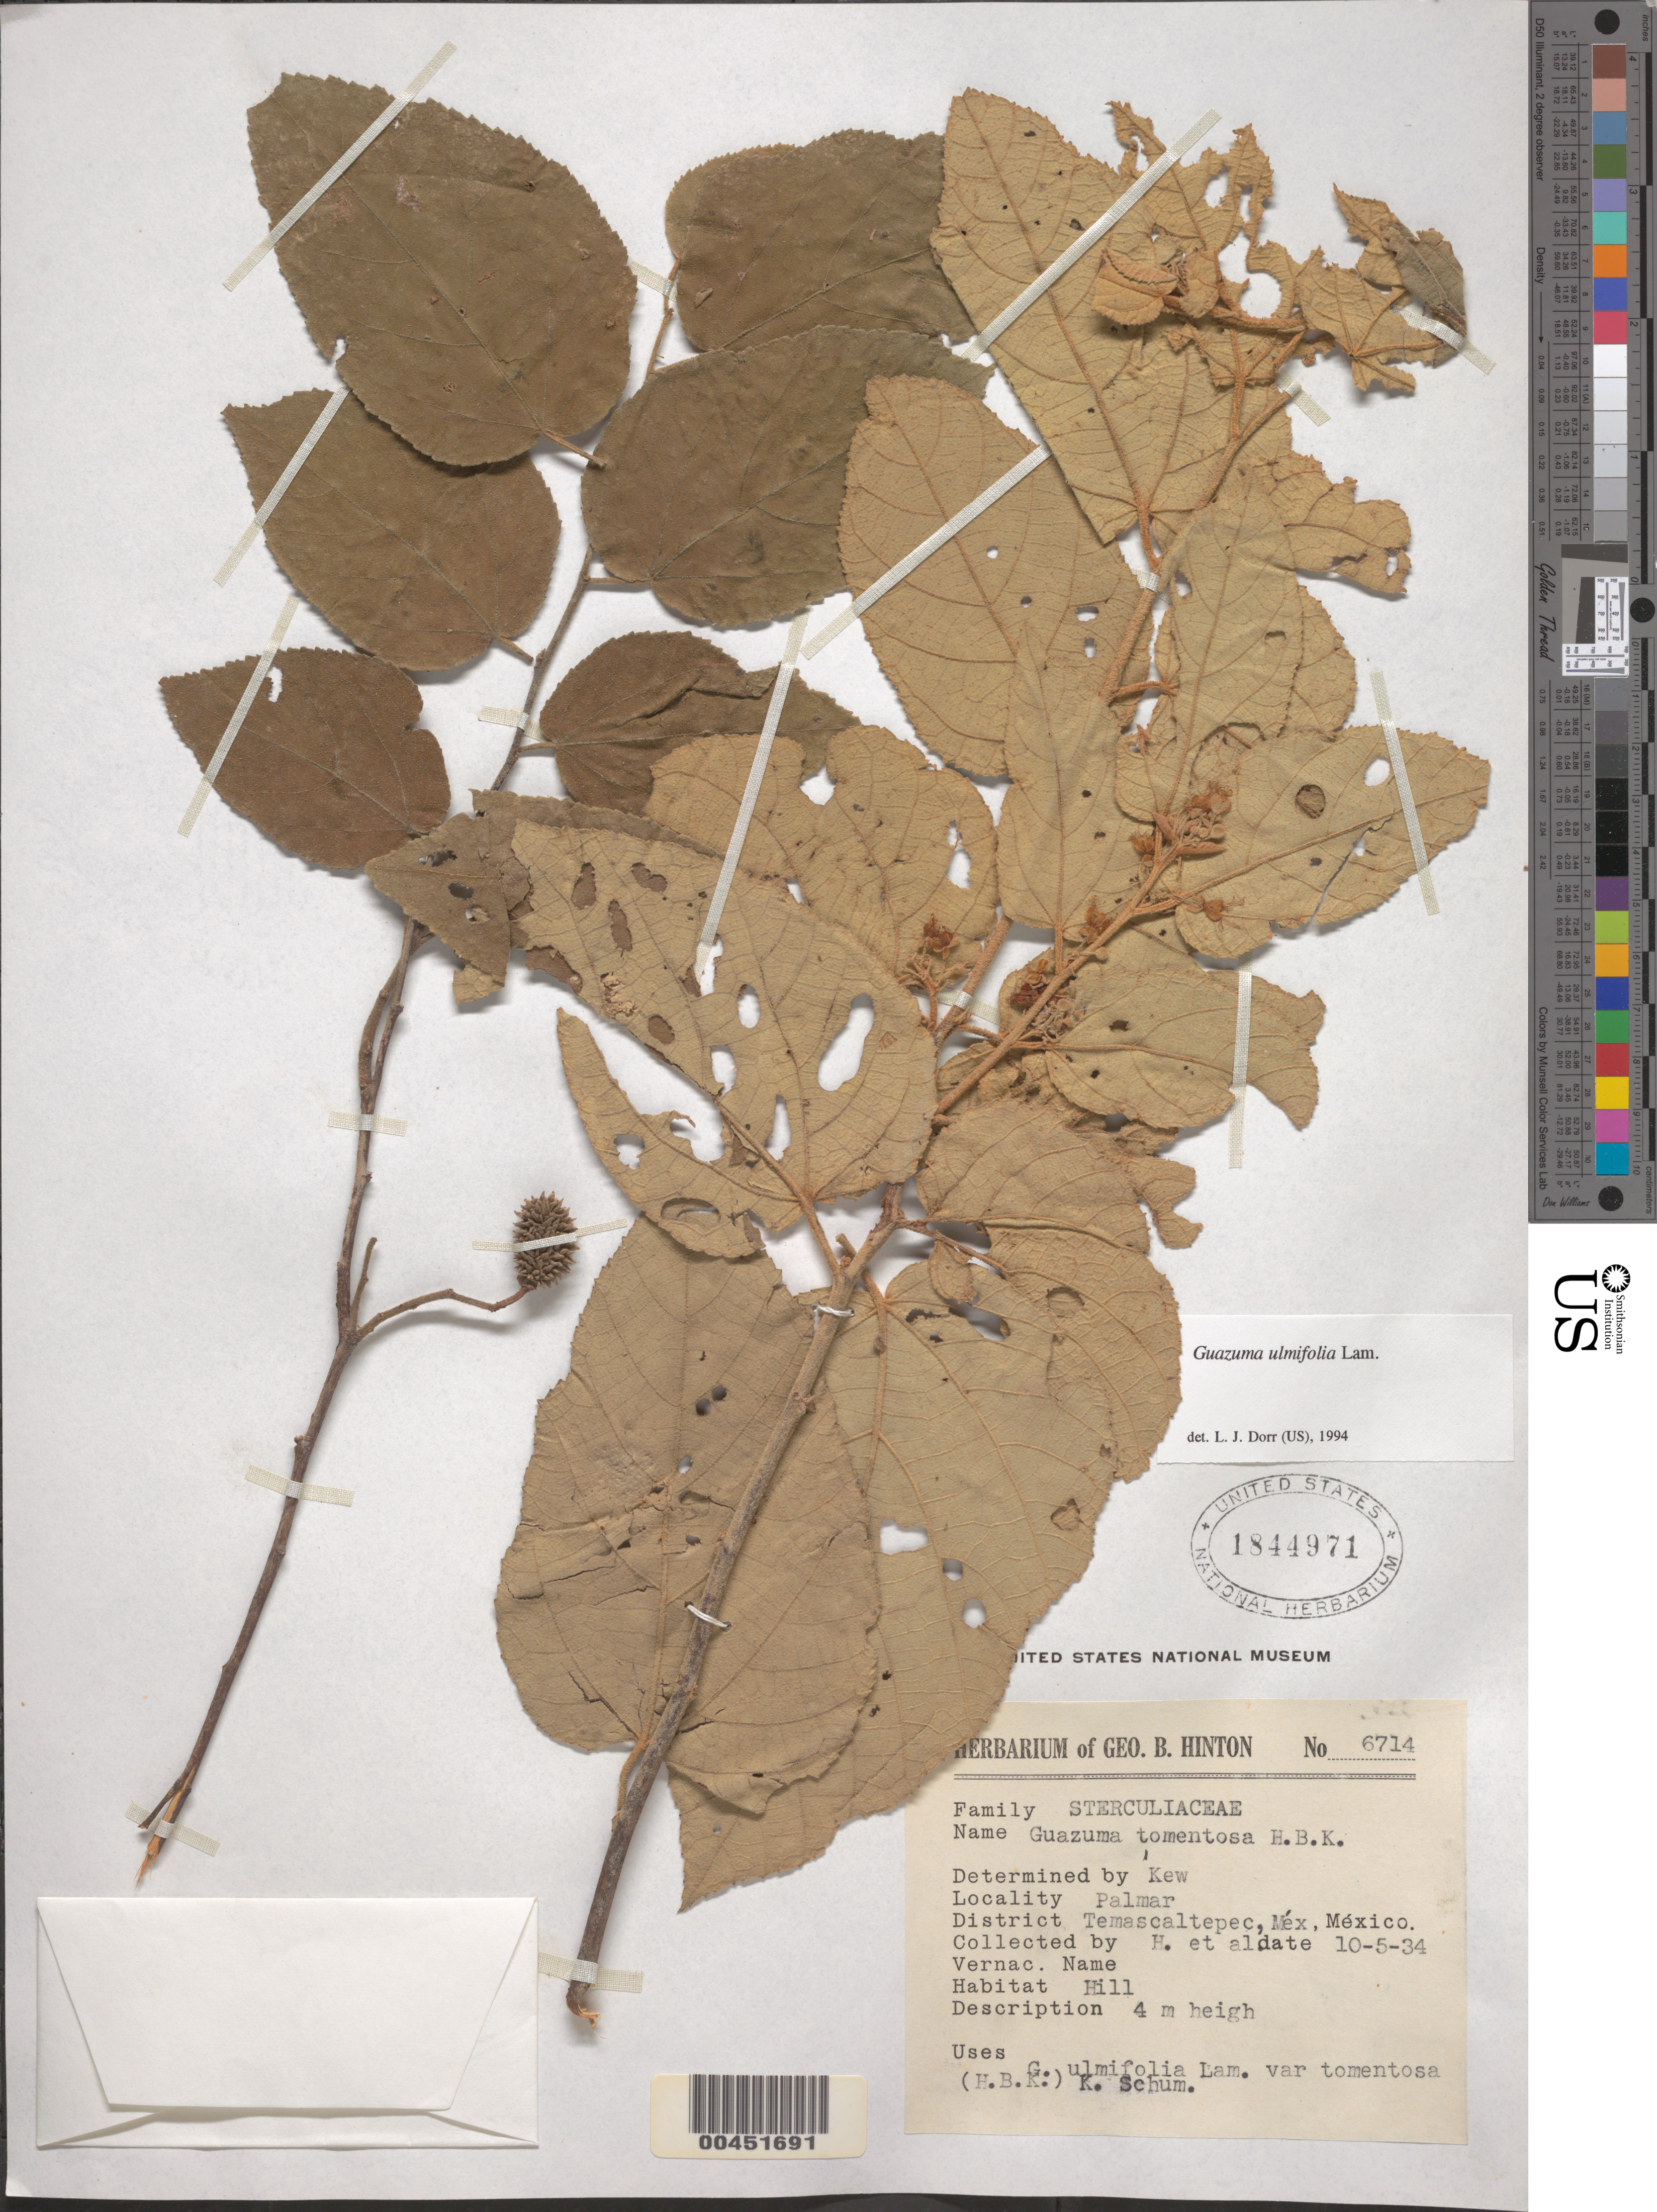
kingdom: Plantae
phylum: Tracheophyta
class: Magnoliopsida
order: Malvales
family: Malvaceae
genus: Guazuma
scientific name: Guazuma ulmifolia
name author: Lam.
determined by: Dorr, L. J., (BOT), Smithsonian Institution - National Museum of Natural History (UNITED STATES)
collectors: G. B. Hinton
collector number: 6714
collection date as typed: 05 Oct 1934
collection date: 1934-10-05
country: Mexico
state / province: México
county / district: Temascaltepec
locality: Palmar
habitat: hill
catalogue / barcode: US 1844971